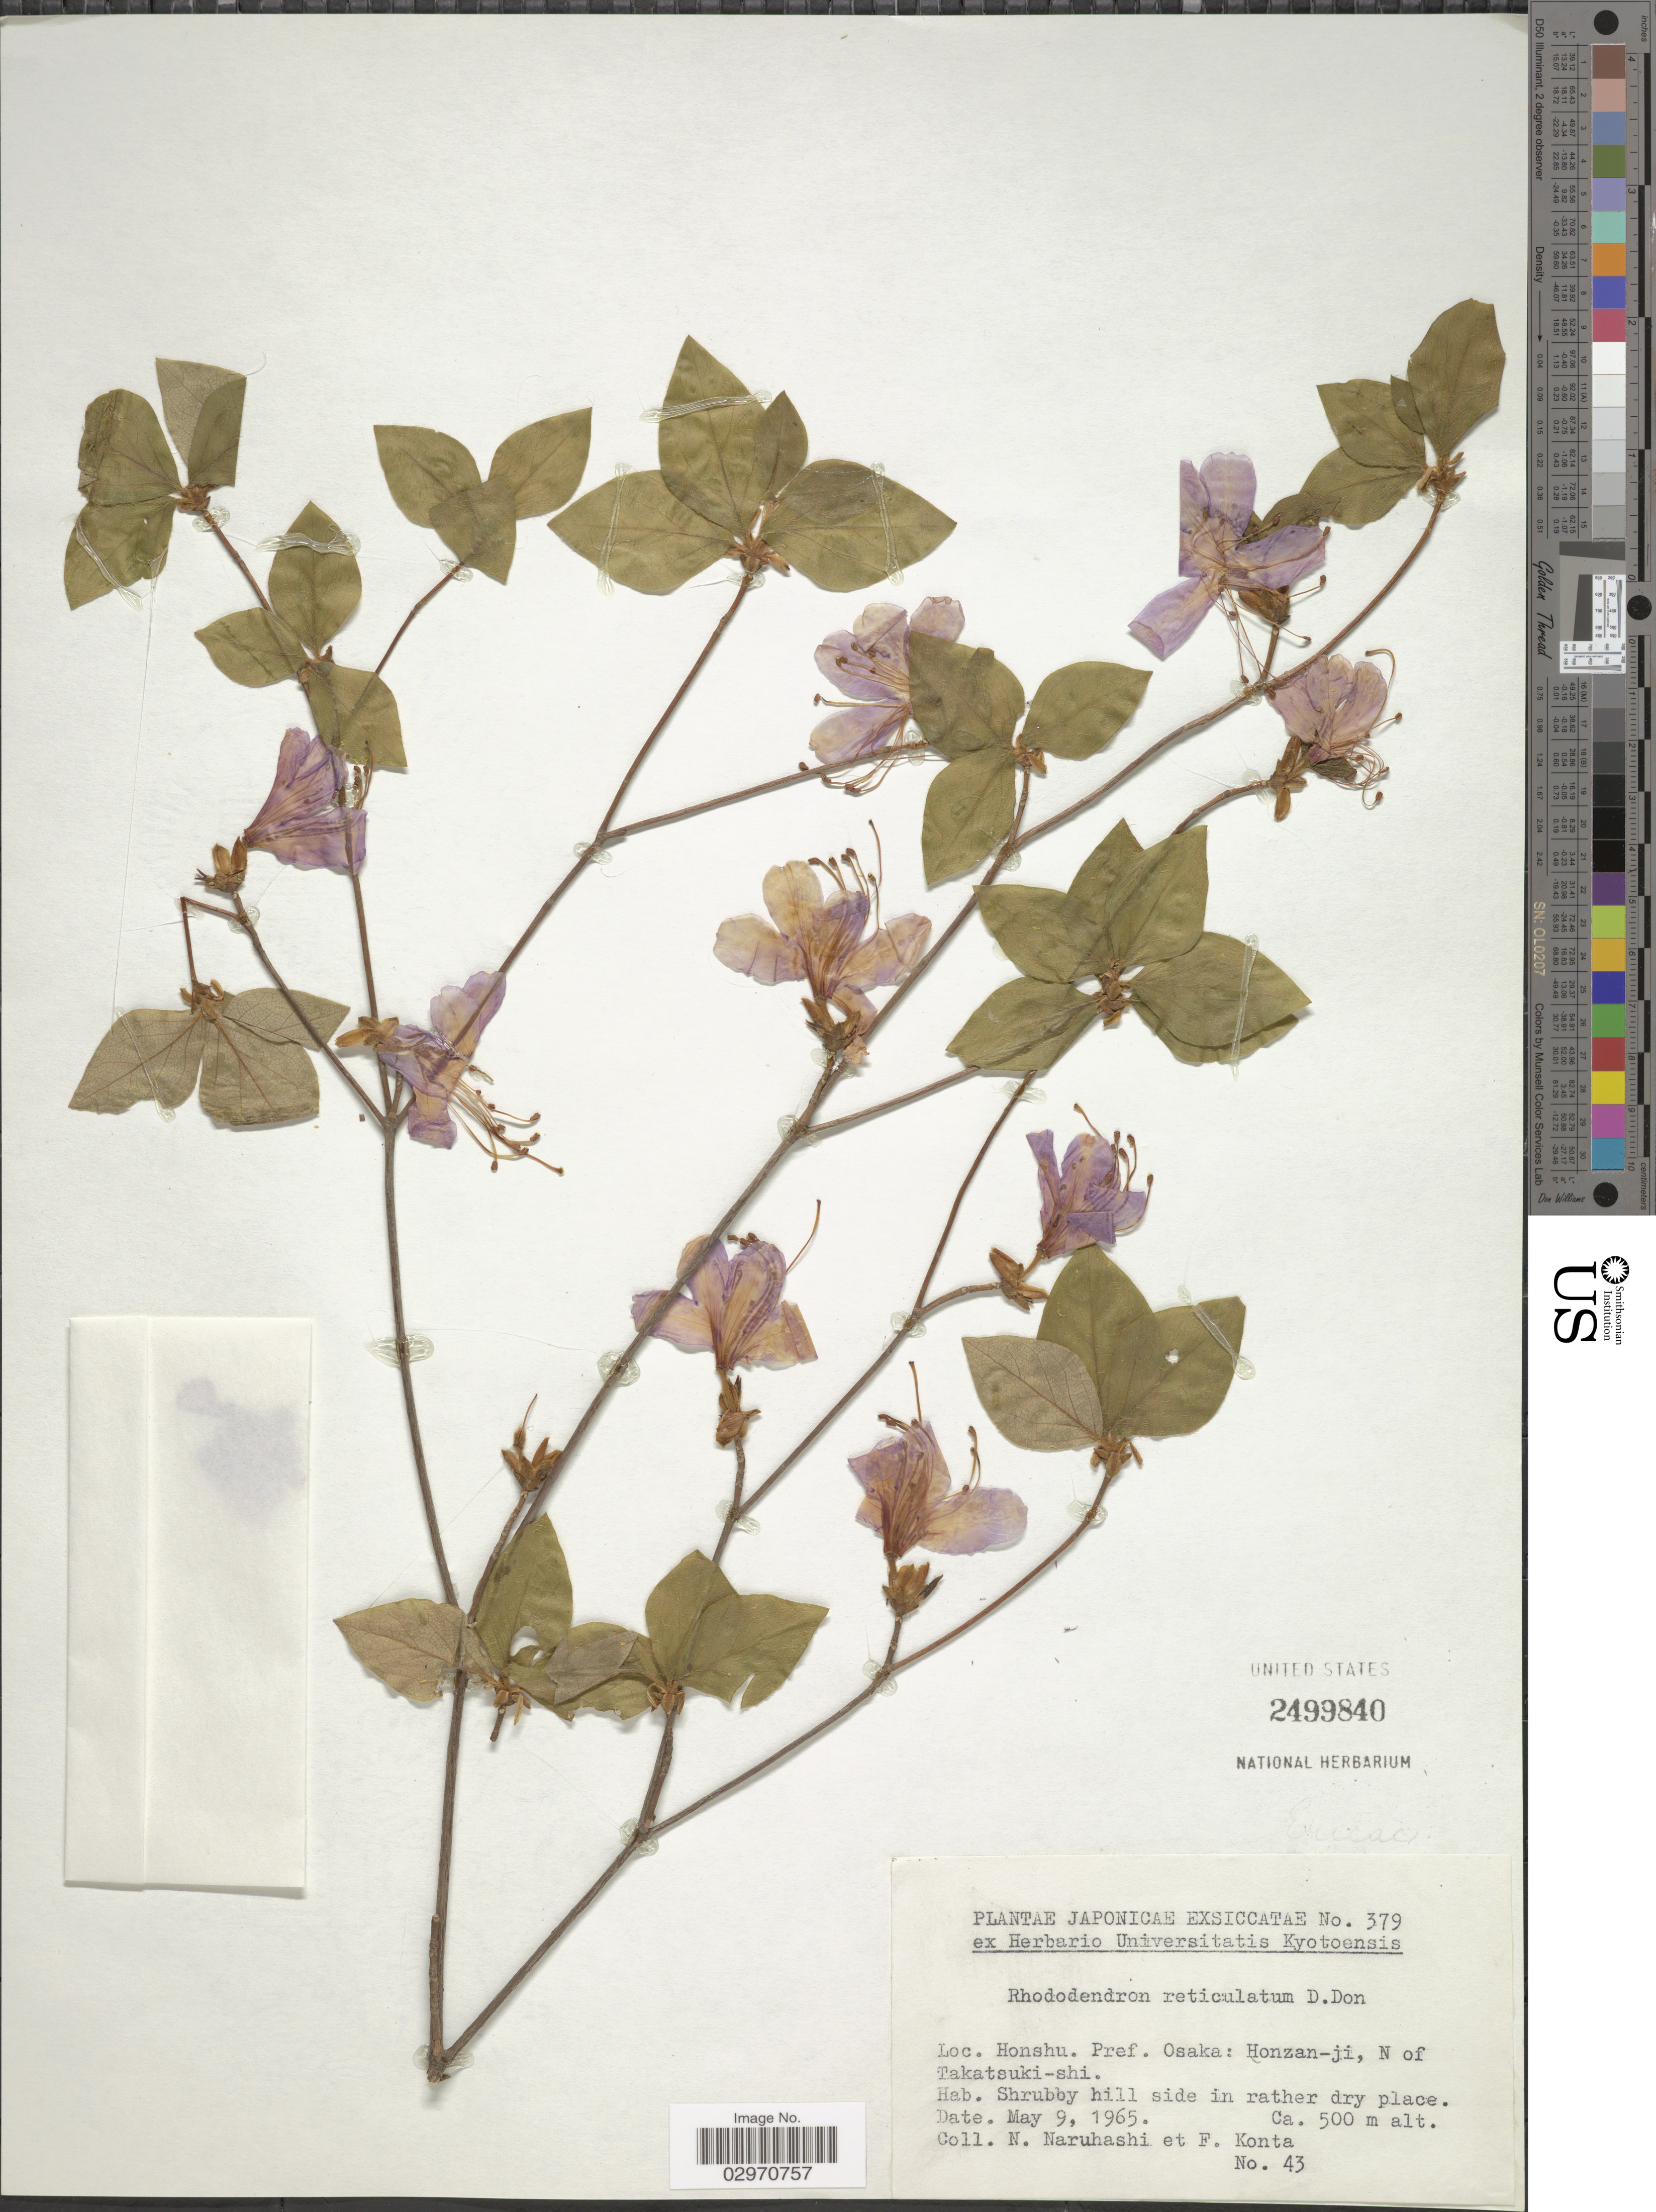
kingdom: Plantae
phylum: Tracheophyta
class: Magnoliopsida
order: Ericales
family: Ericaceae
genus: Rhododendron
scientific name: Rhododendron farrerae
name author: Sweet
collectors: N. Naruhashi & F. Konta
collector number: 43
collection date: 1965-05-09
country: Japan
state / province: Osaka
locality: Honshu. Pref. Osaka: Honzan-ji, N of Takatsuki-shi.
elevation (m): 500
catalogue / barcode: US 2499840